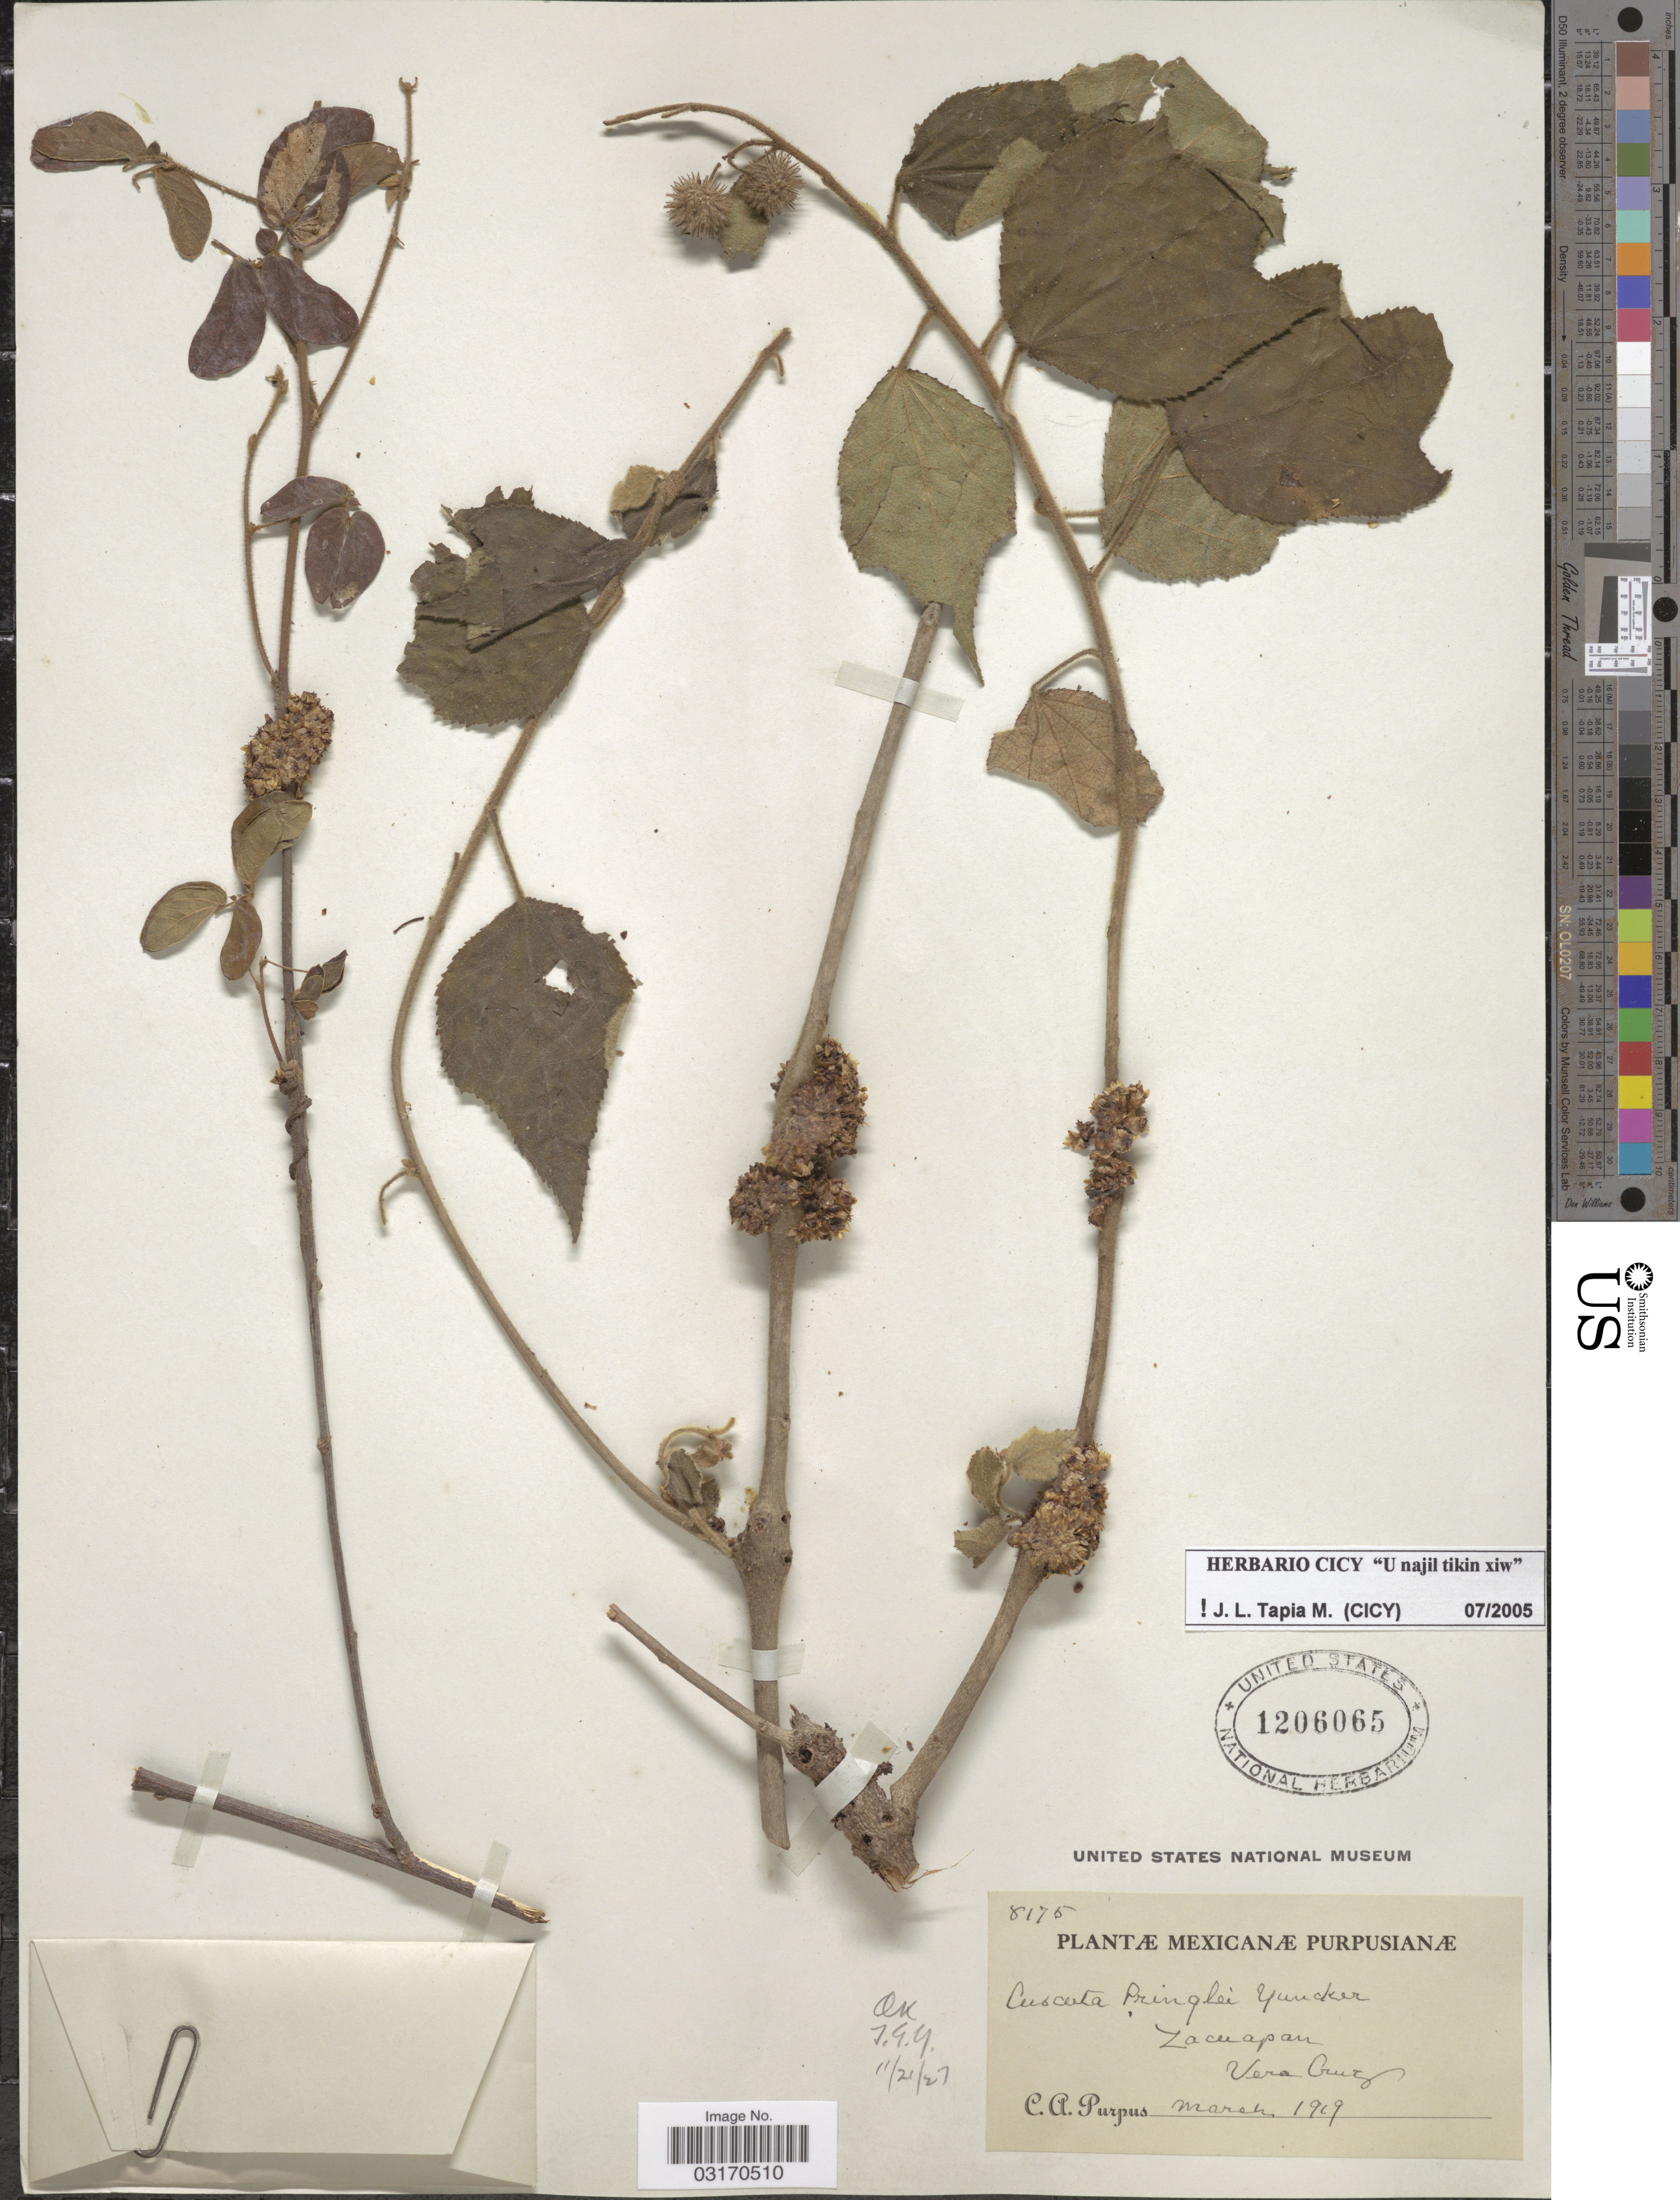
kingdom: Plantae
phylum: Tracheophyta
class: Magnoliopsida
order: Solanales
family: Convolvulaceae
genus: Cuscuta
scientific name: Cuscuta pringlei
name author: Yunck.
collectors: C. A. Purpus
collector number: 8175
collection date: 1919-03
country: Mexico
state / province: Veracruz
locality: Zacuapan. Vera Cruz.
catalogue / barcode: US 1206065